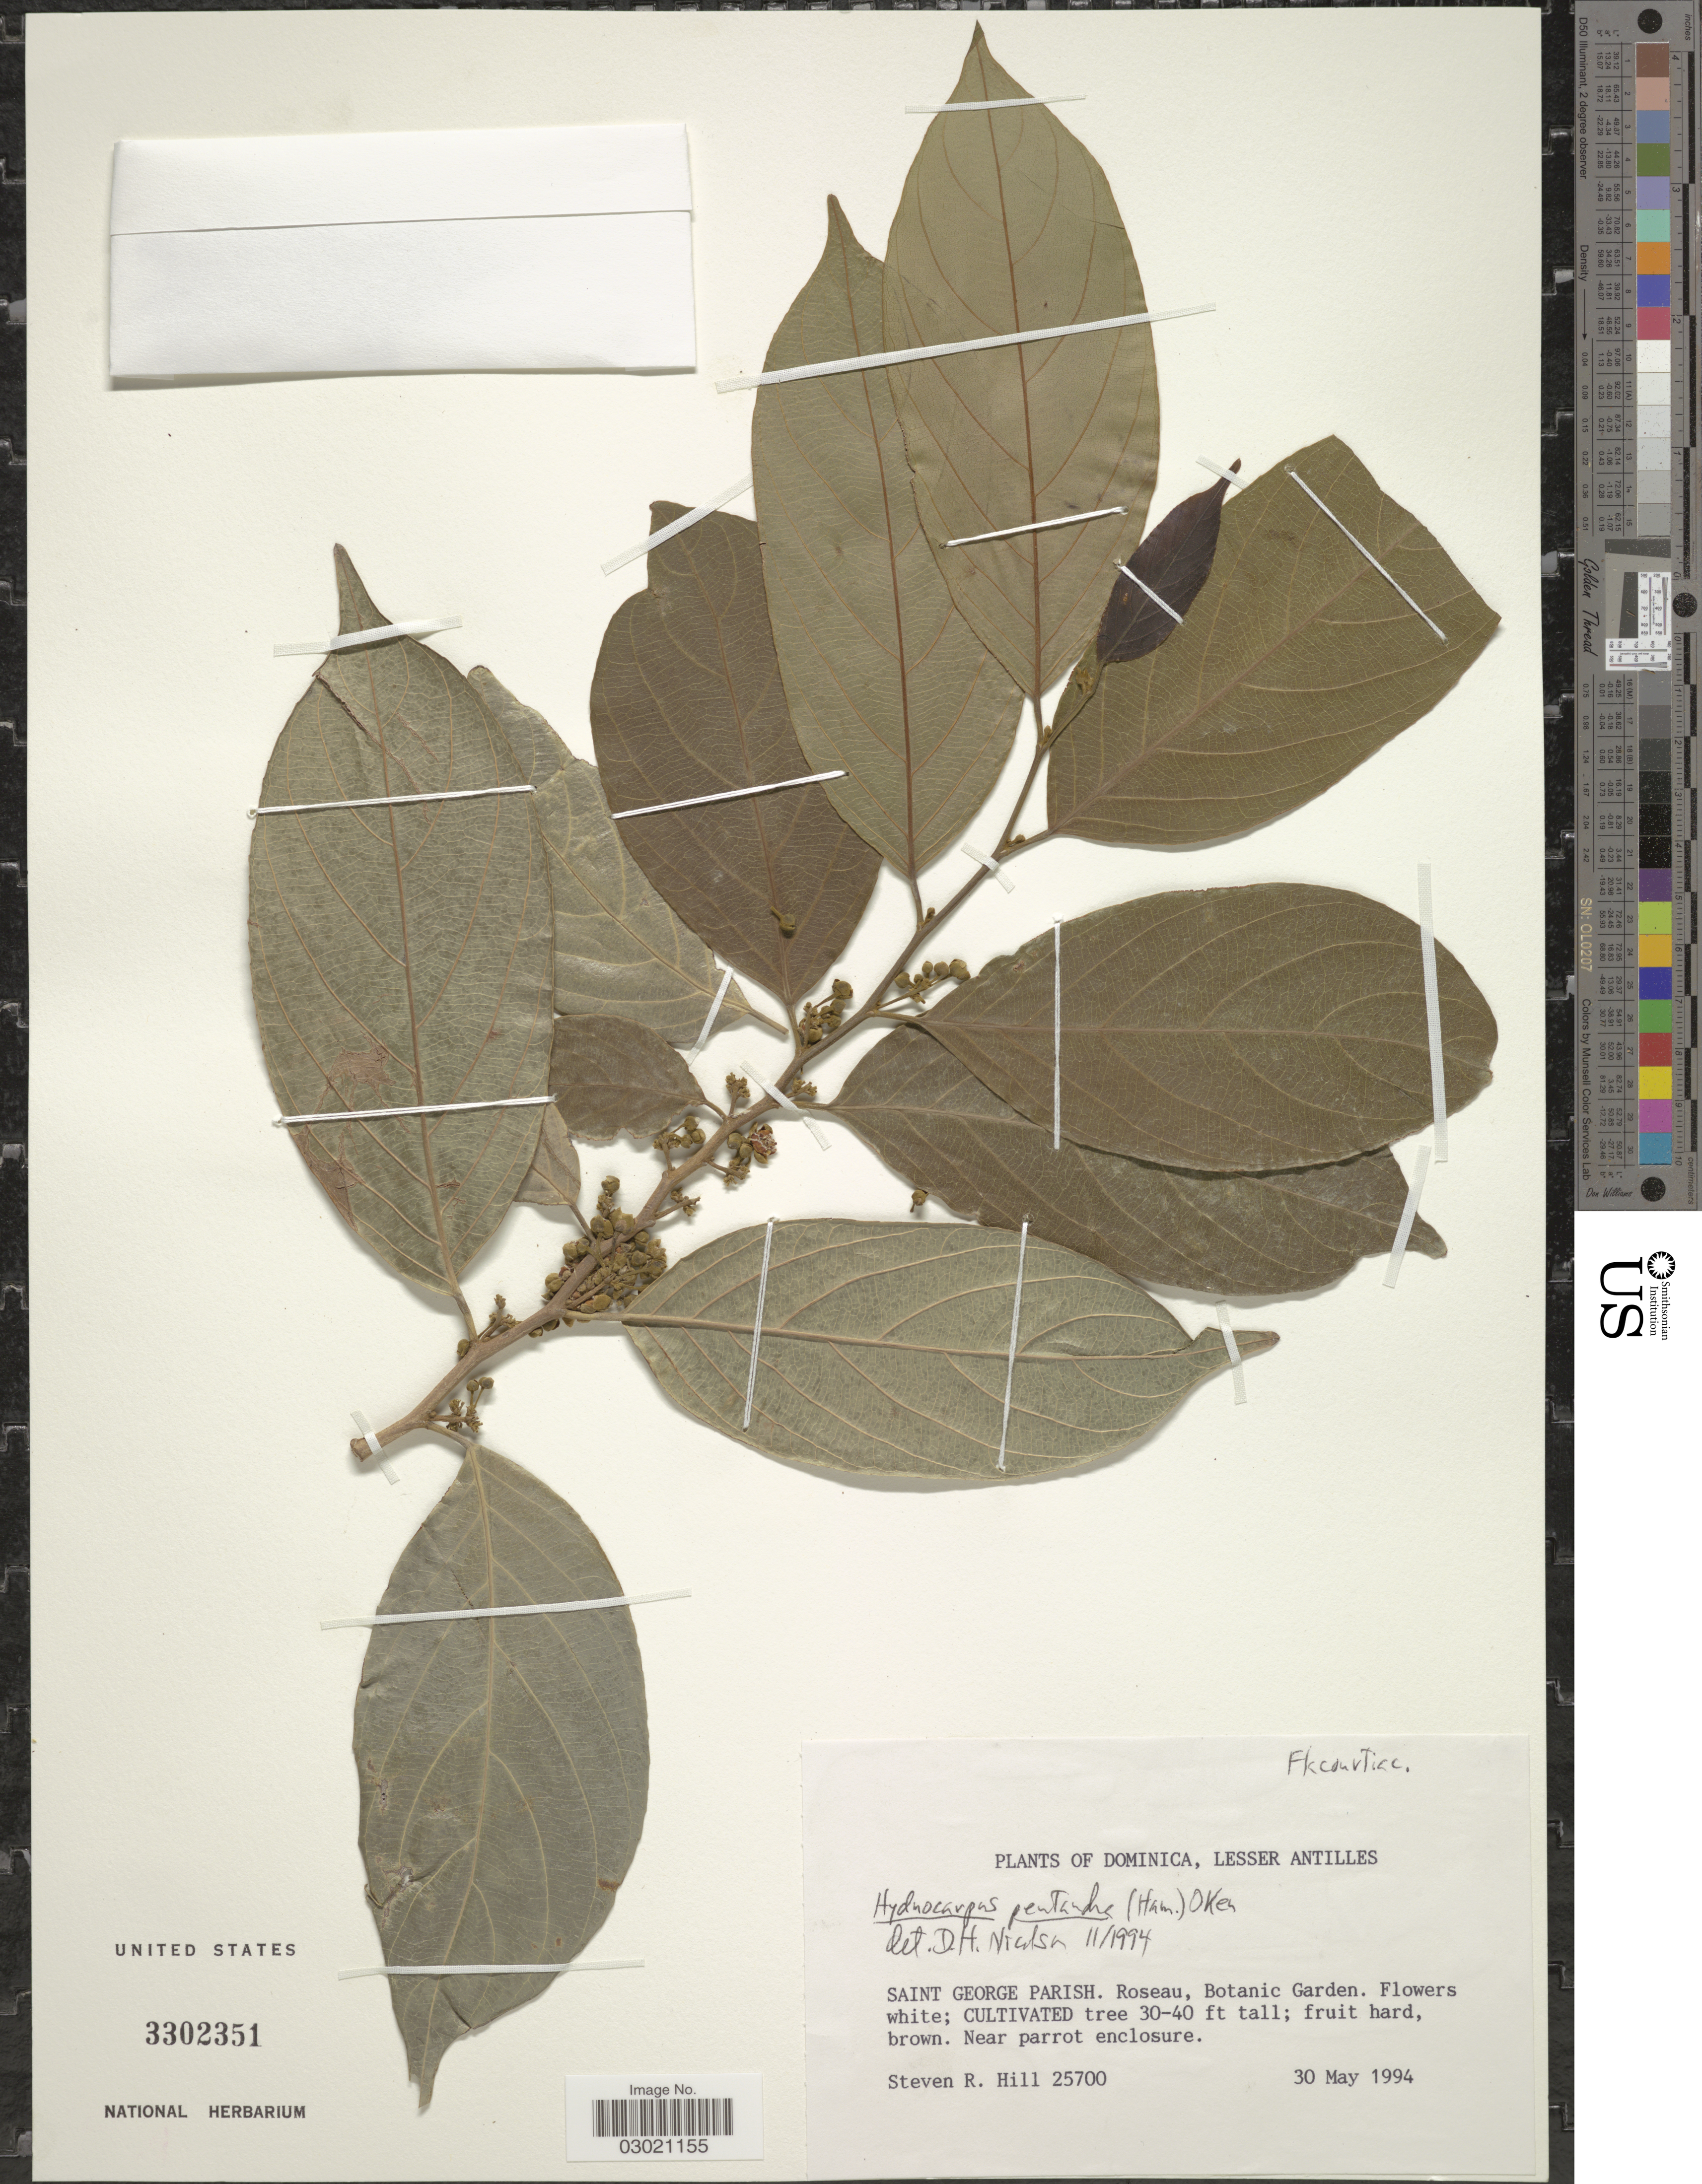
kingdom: Plantae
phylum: Tracheophyta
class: Magnoliopsida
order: Malpighiales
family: Achariaceae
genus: Hydnocarpus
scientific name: Hydnocarpus pentandrus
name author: (Buch.-Ham.) Oken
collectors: S. Hill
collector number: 25700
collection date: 1994-05-30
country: Dominica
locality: Lesser Antilles, Saint George Parish. Roseau, Botanic Garden.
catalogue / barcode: US 3302351